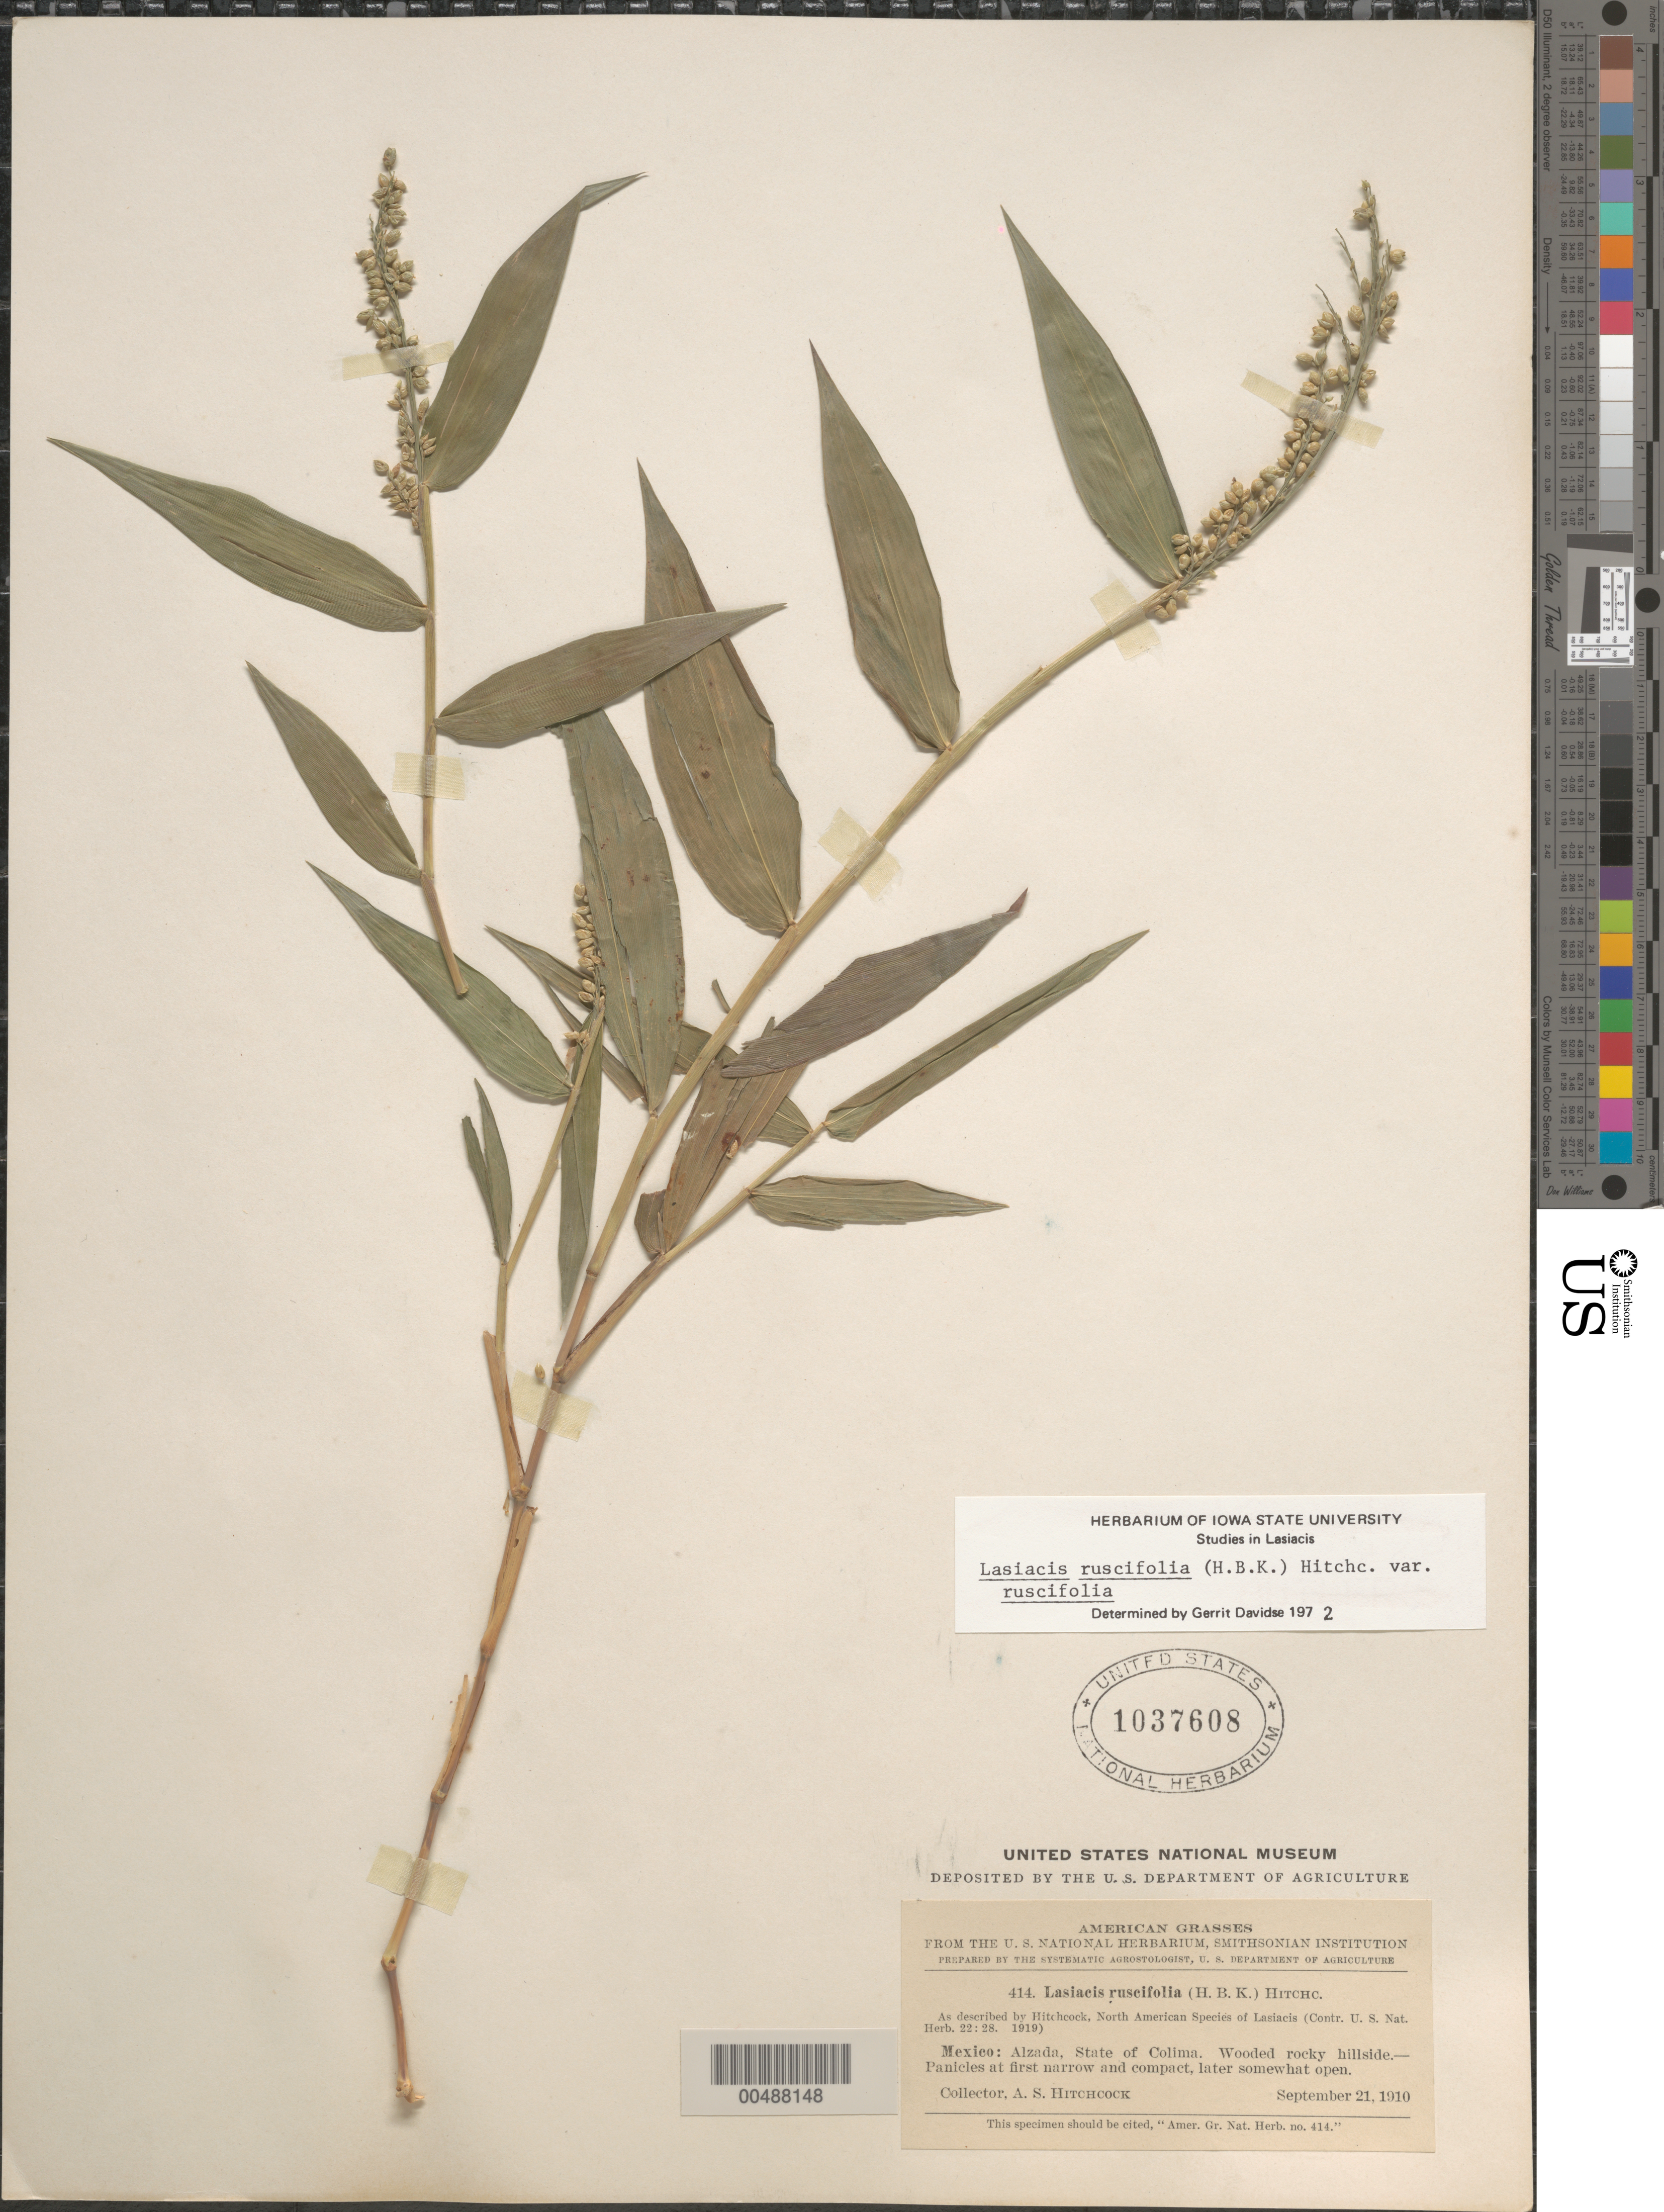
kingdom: Plantae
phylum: Tracheophyta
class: Liliopsida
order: Poales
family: Poaceae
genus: Lasiacis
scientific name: Lasiacis ruscifolia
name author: (Kunth) Hitchc.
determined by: Davidse, Gerrit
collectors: A. S. Hitchcock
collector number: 414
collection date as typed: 21 Sep 1910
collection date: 1910-09-21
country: Mexico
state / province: Colima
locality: Alzada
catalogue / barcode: US 1037608